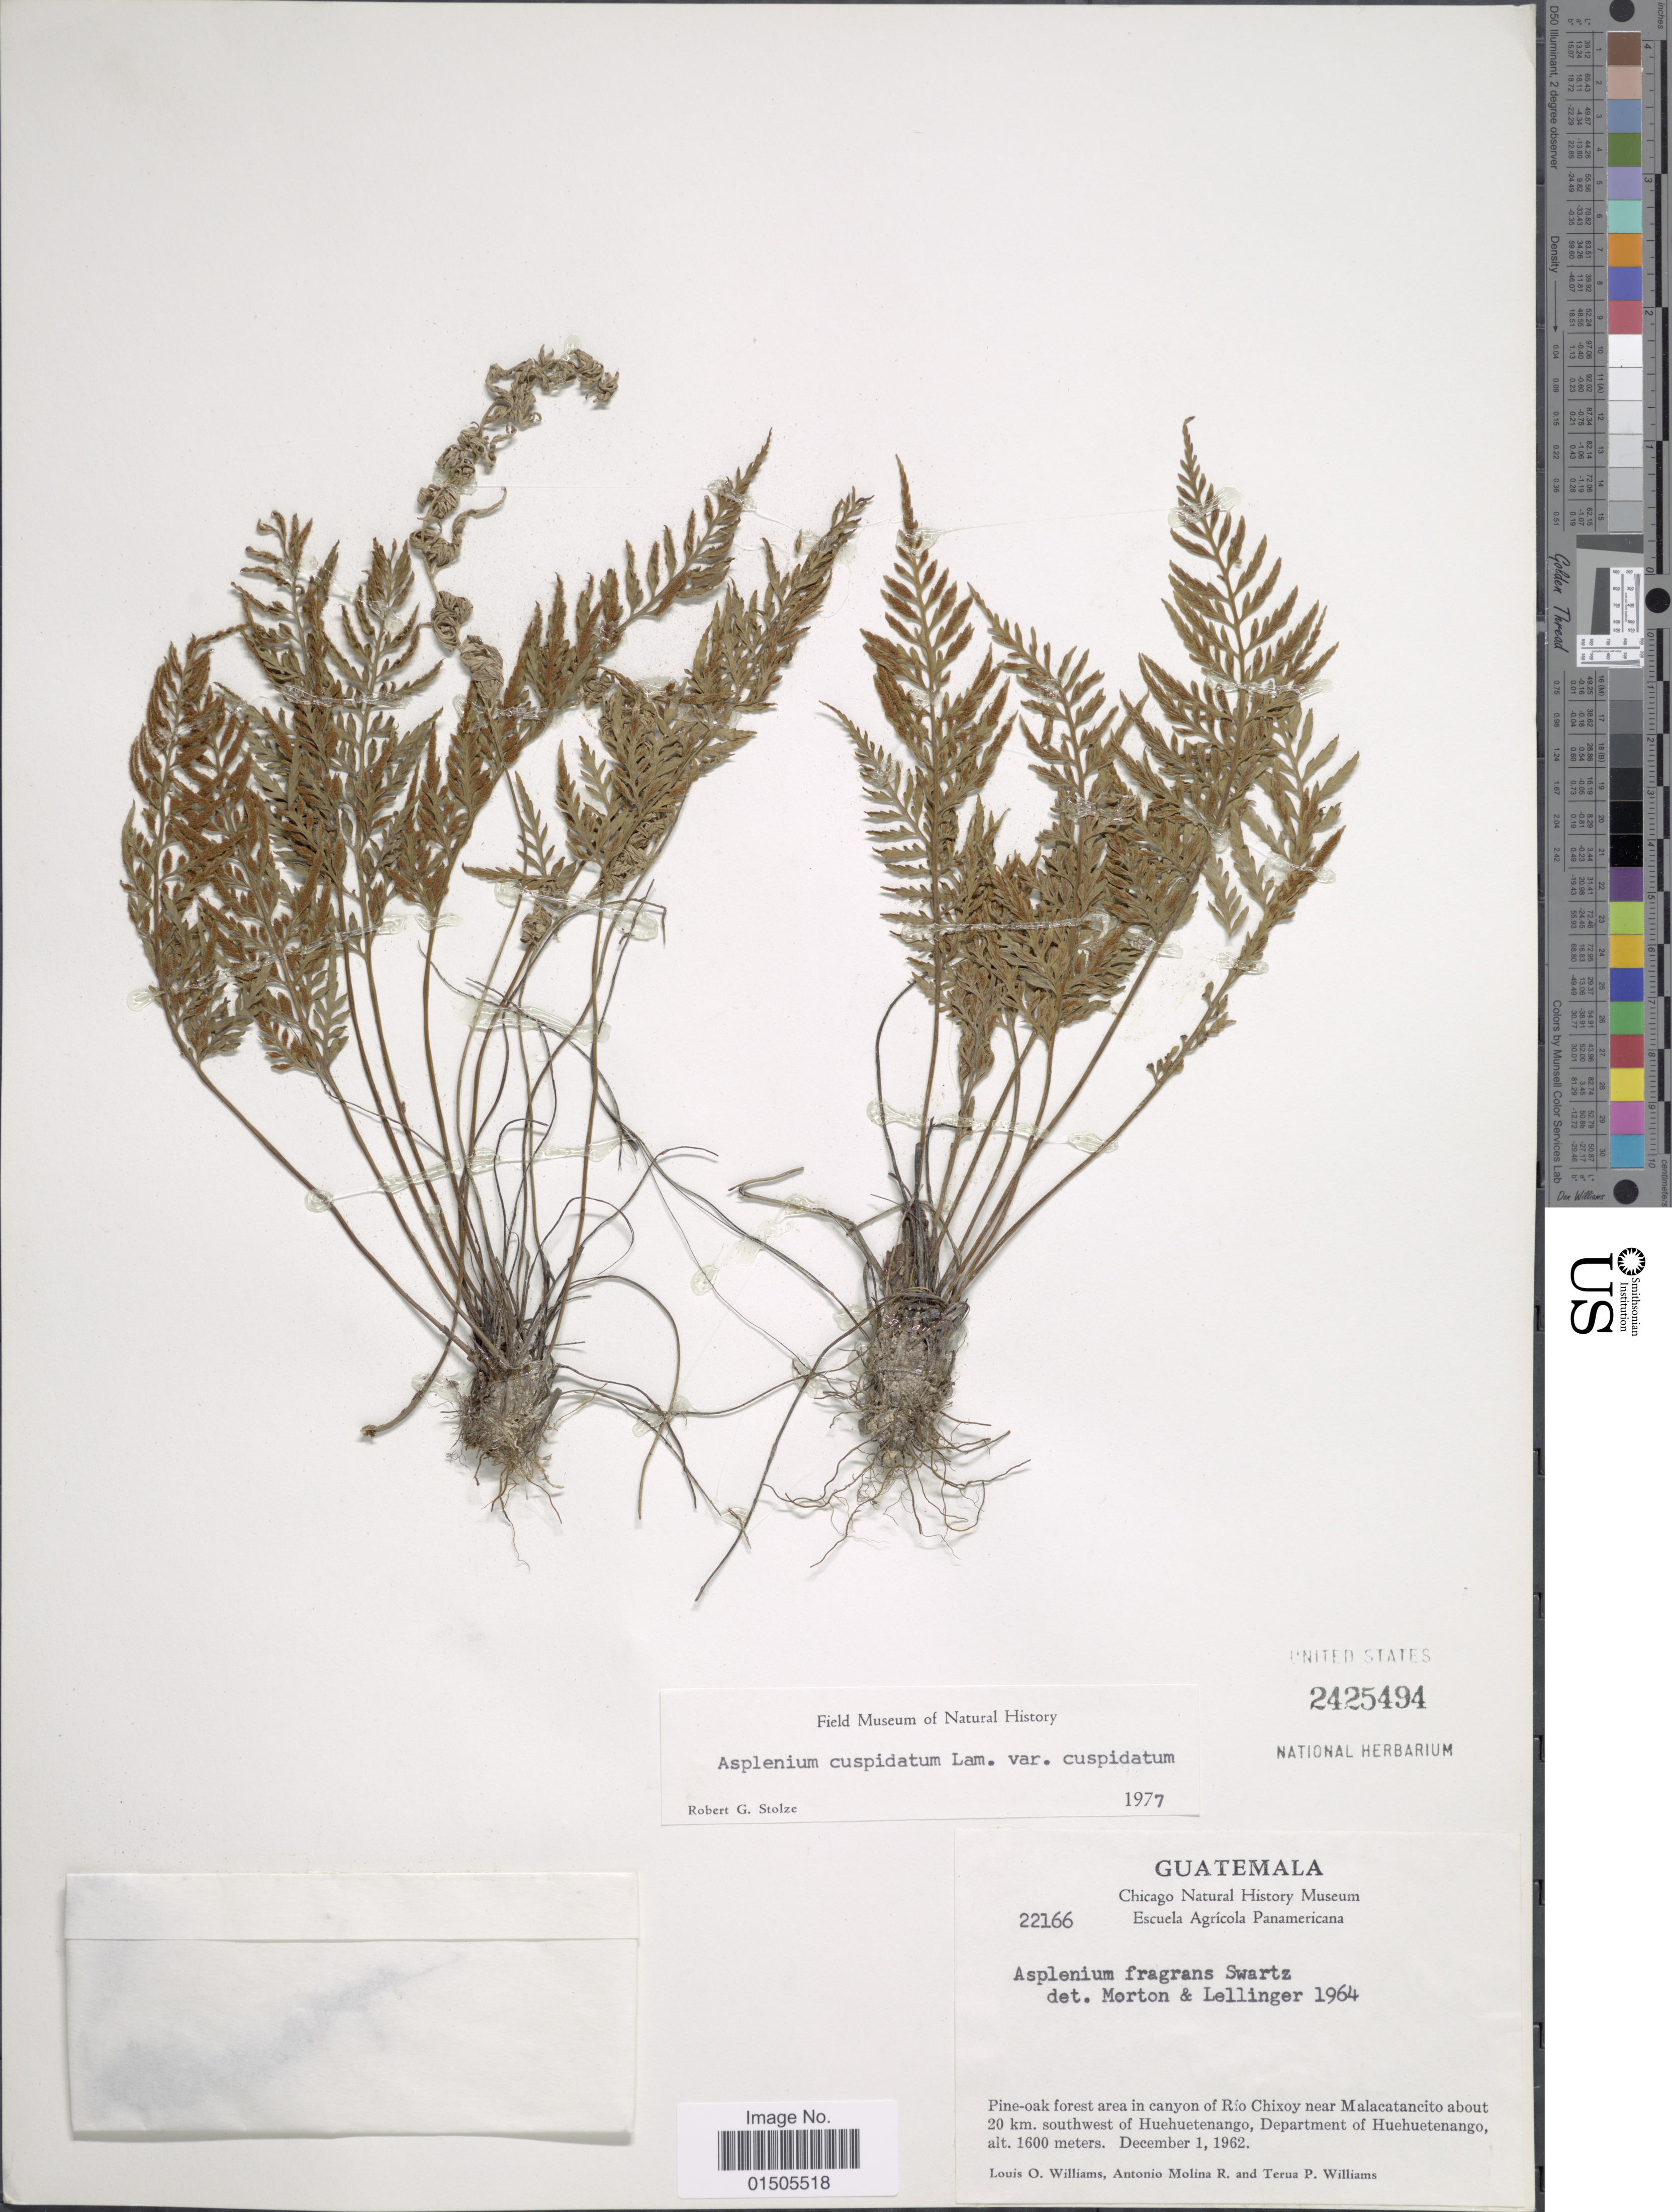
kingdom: Plantae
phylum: Tracheophyta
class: Polypodiopsida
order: Polypodiales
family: Aspleniaceae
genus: Asplenium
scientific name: Asplenium auritum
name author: Sw.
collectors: L. O. Williams, A. Molina R. & T. P. Williams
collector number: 22166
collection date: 1962-12-01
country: Guatemala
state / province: Huehuetenango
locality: Pine oak forest area in canyon of Rio Chixoy near Malacatancito about 20 km. southwest of Huehuetenango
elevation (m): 1600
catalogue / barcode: US 2425494